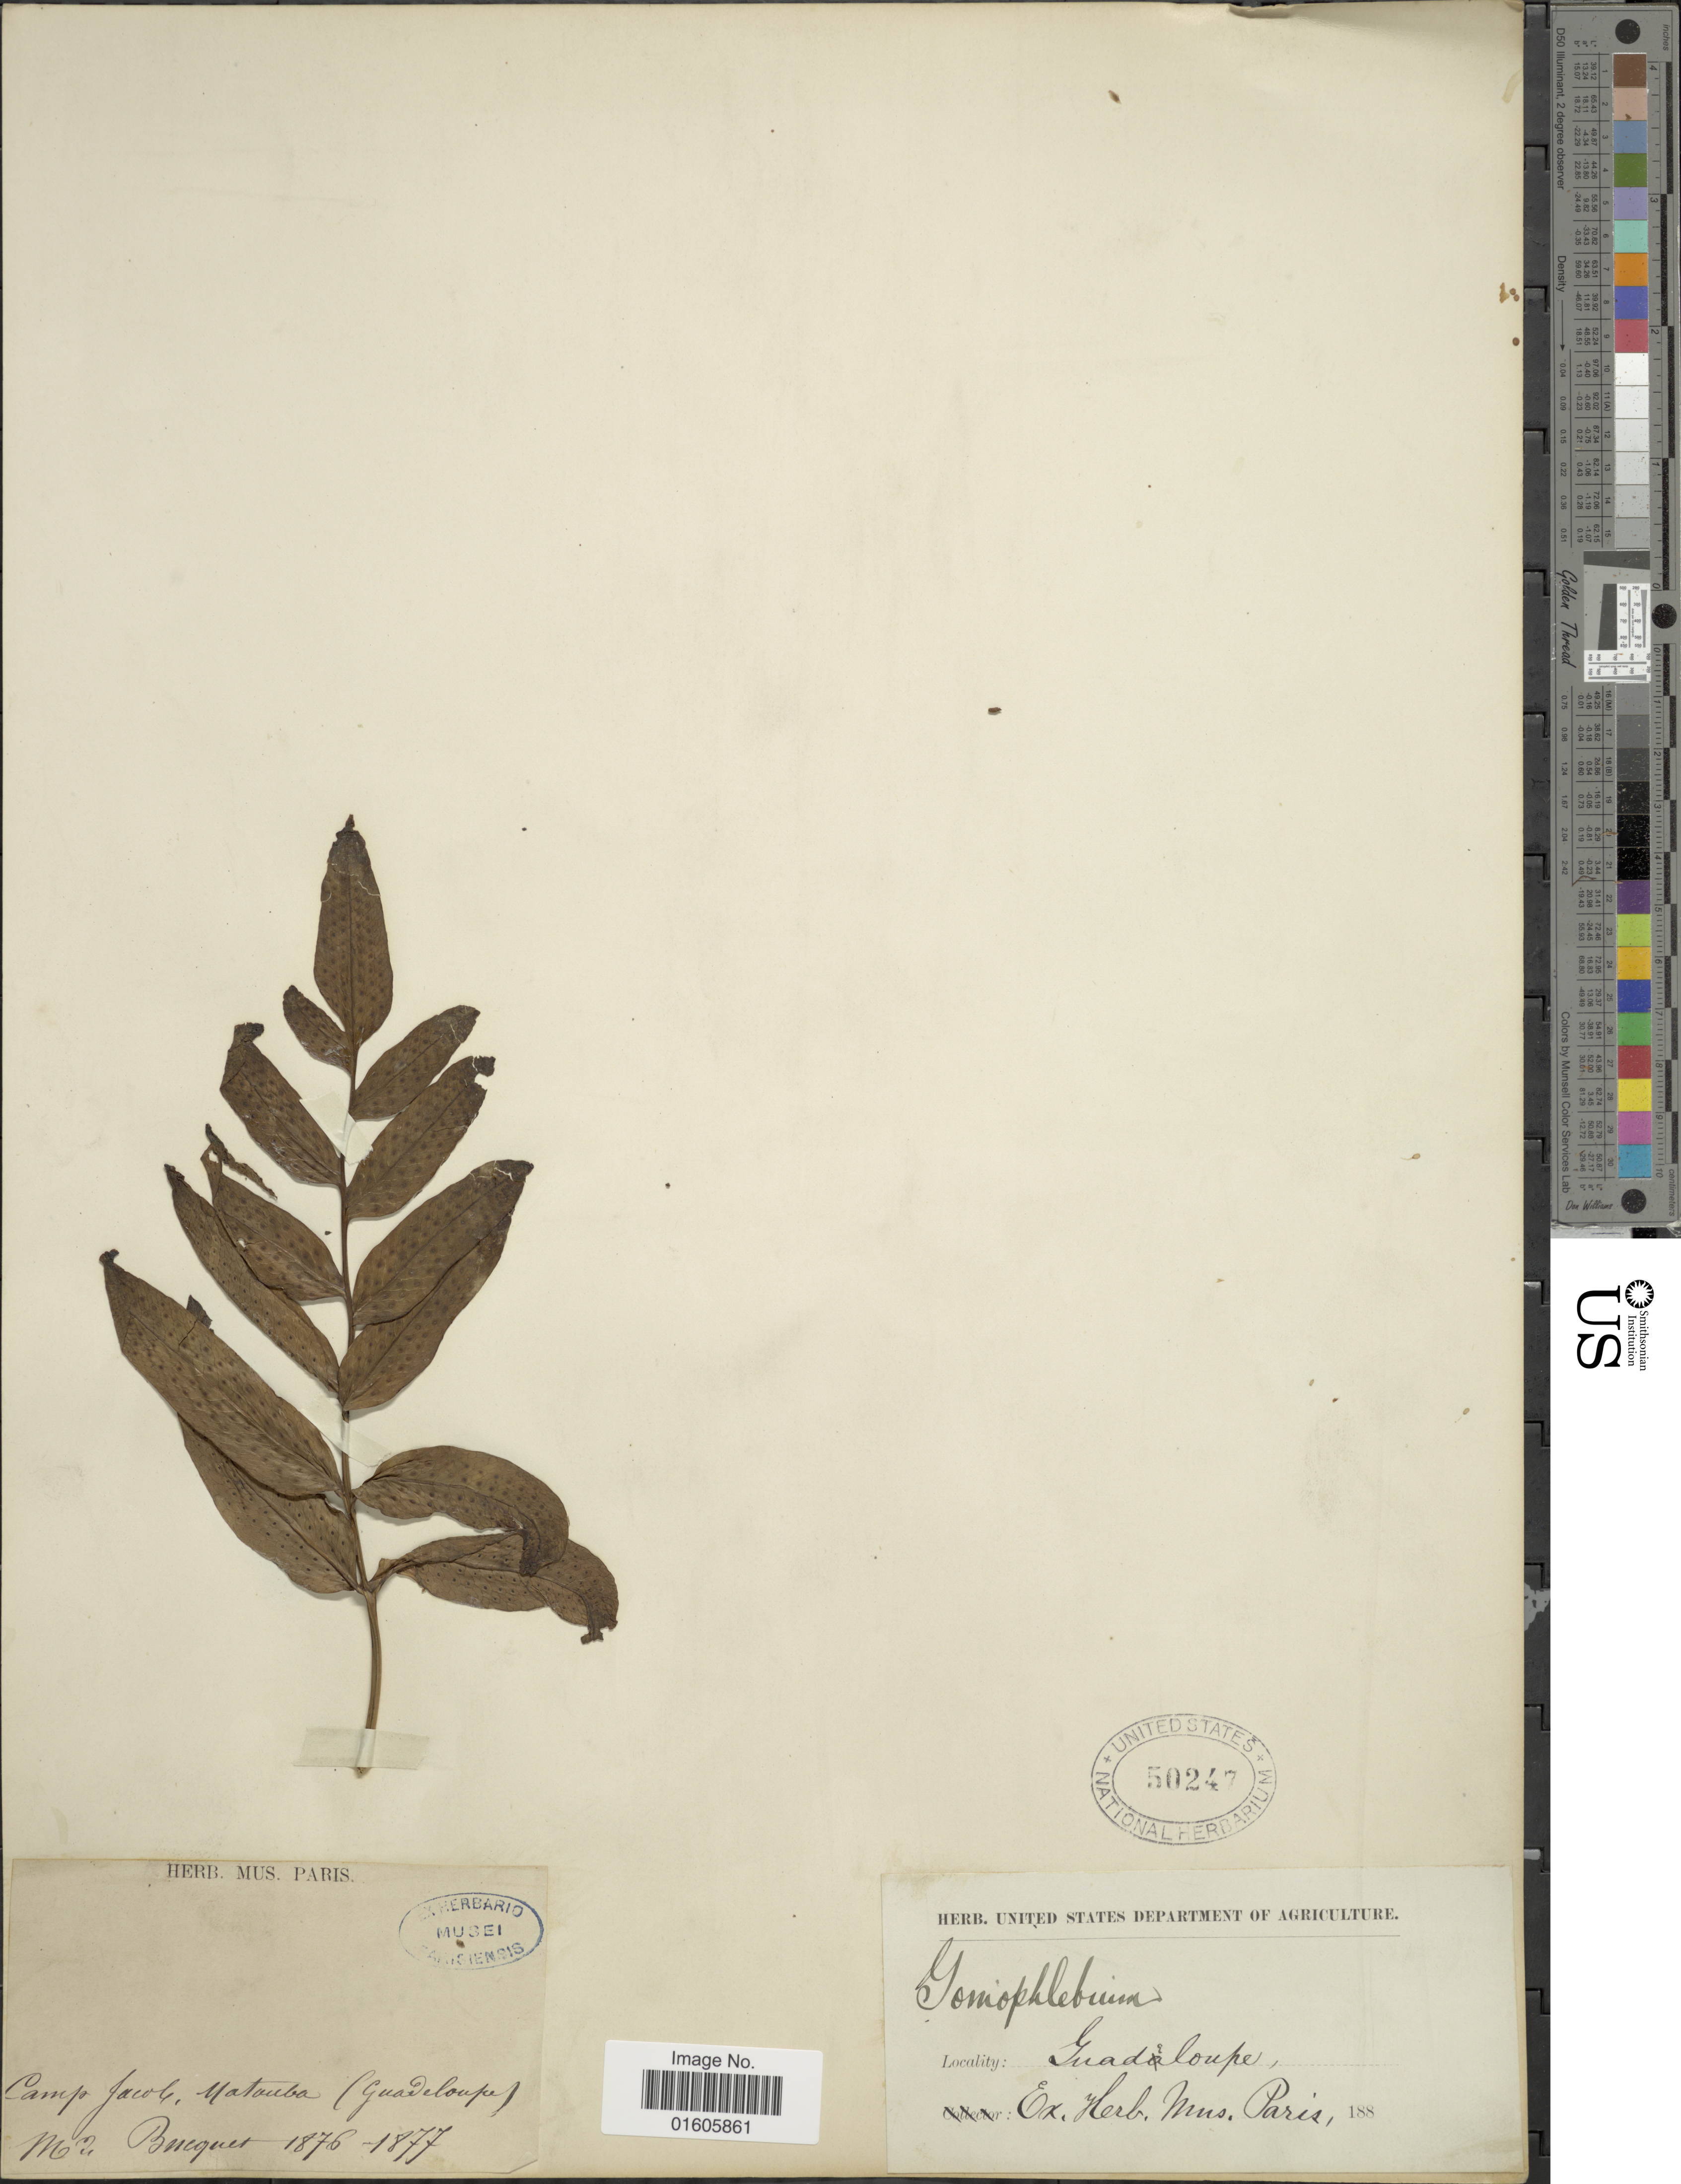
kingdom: Plantae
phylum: Tracheophyta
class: Polypodiopsida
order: Polypodiales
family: Polypodiaceae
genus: Serpocaulon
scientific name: Serpocaulon sp.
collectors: Bucquet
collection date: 1876/1877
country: Guadeloupe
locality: Camp Jacob, Matouba. [interpreted]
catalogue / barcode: US 50247